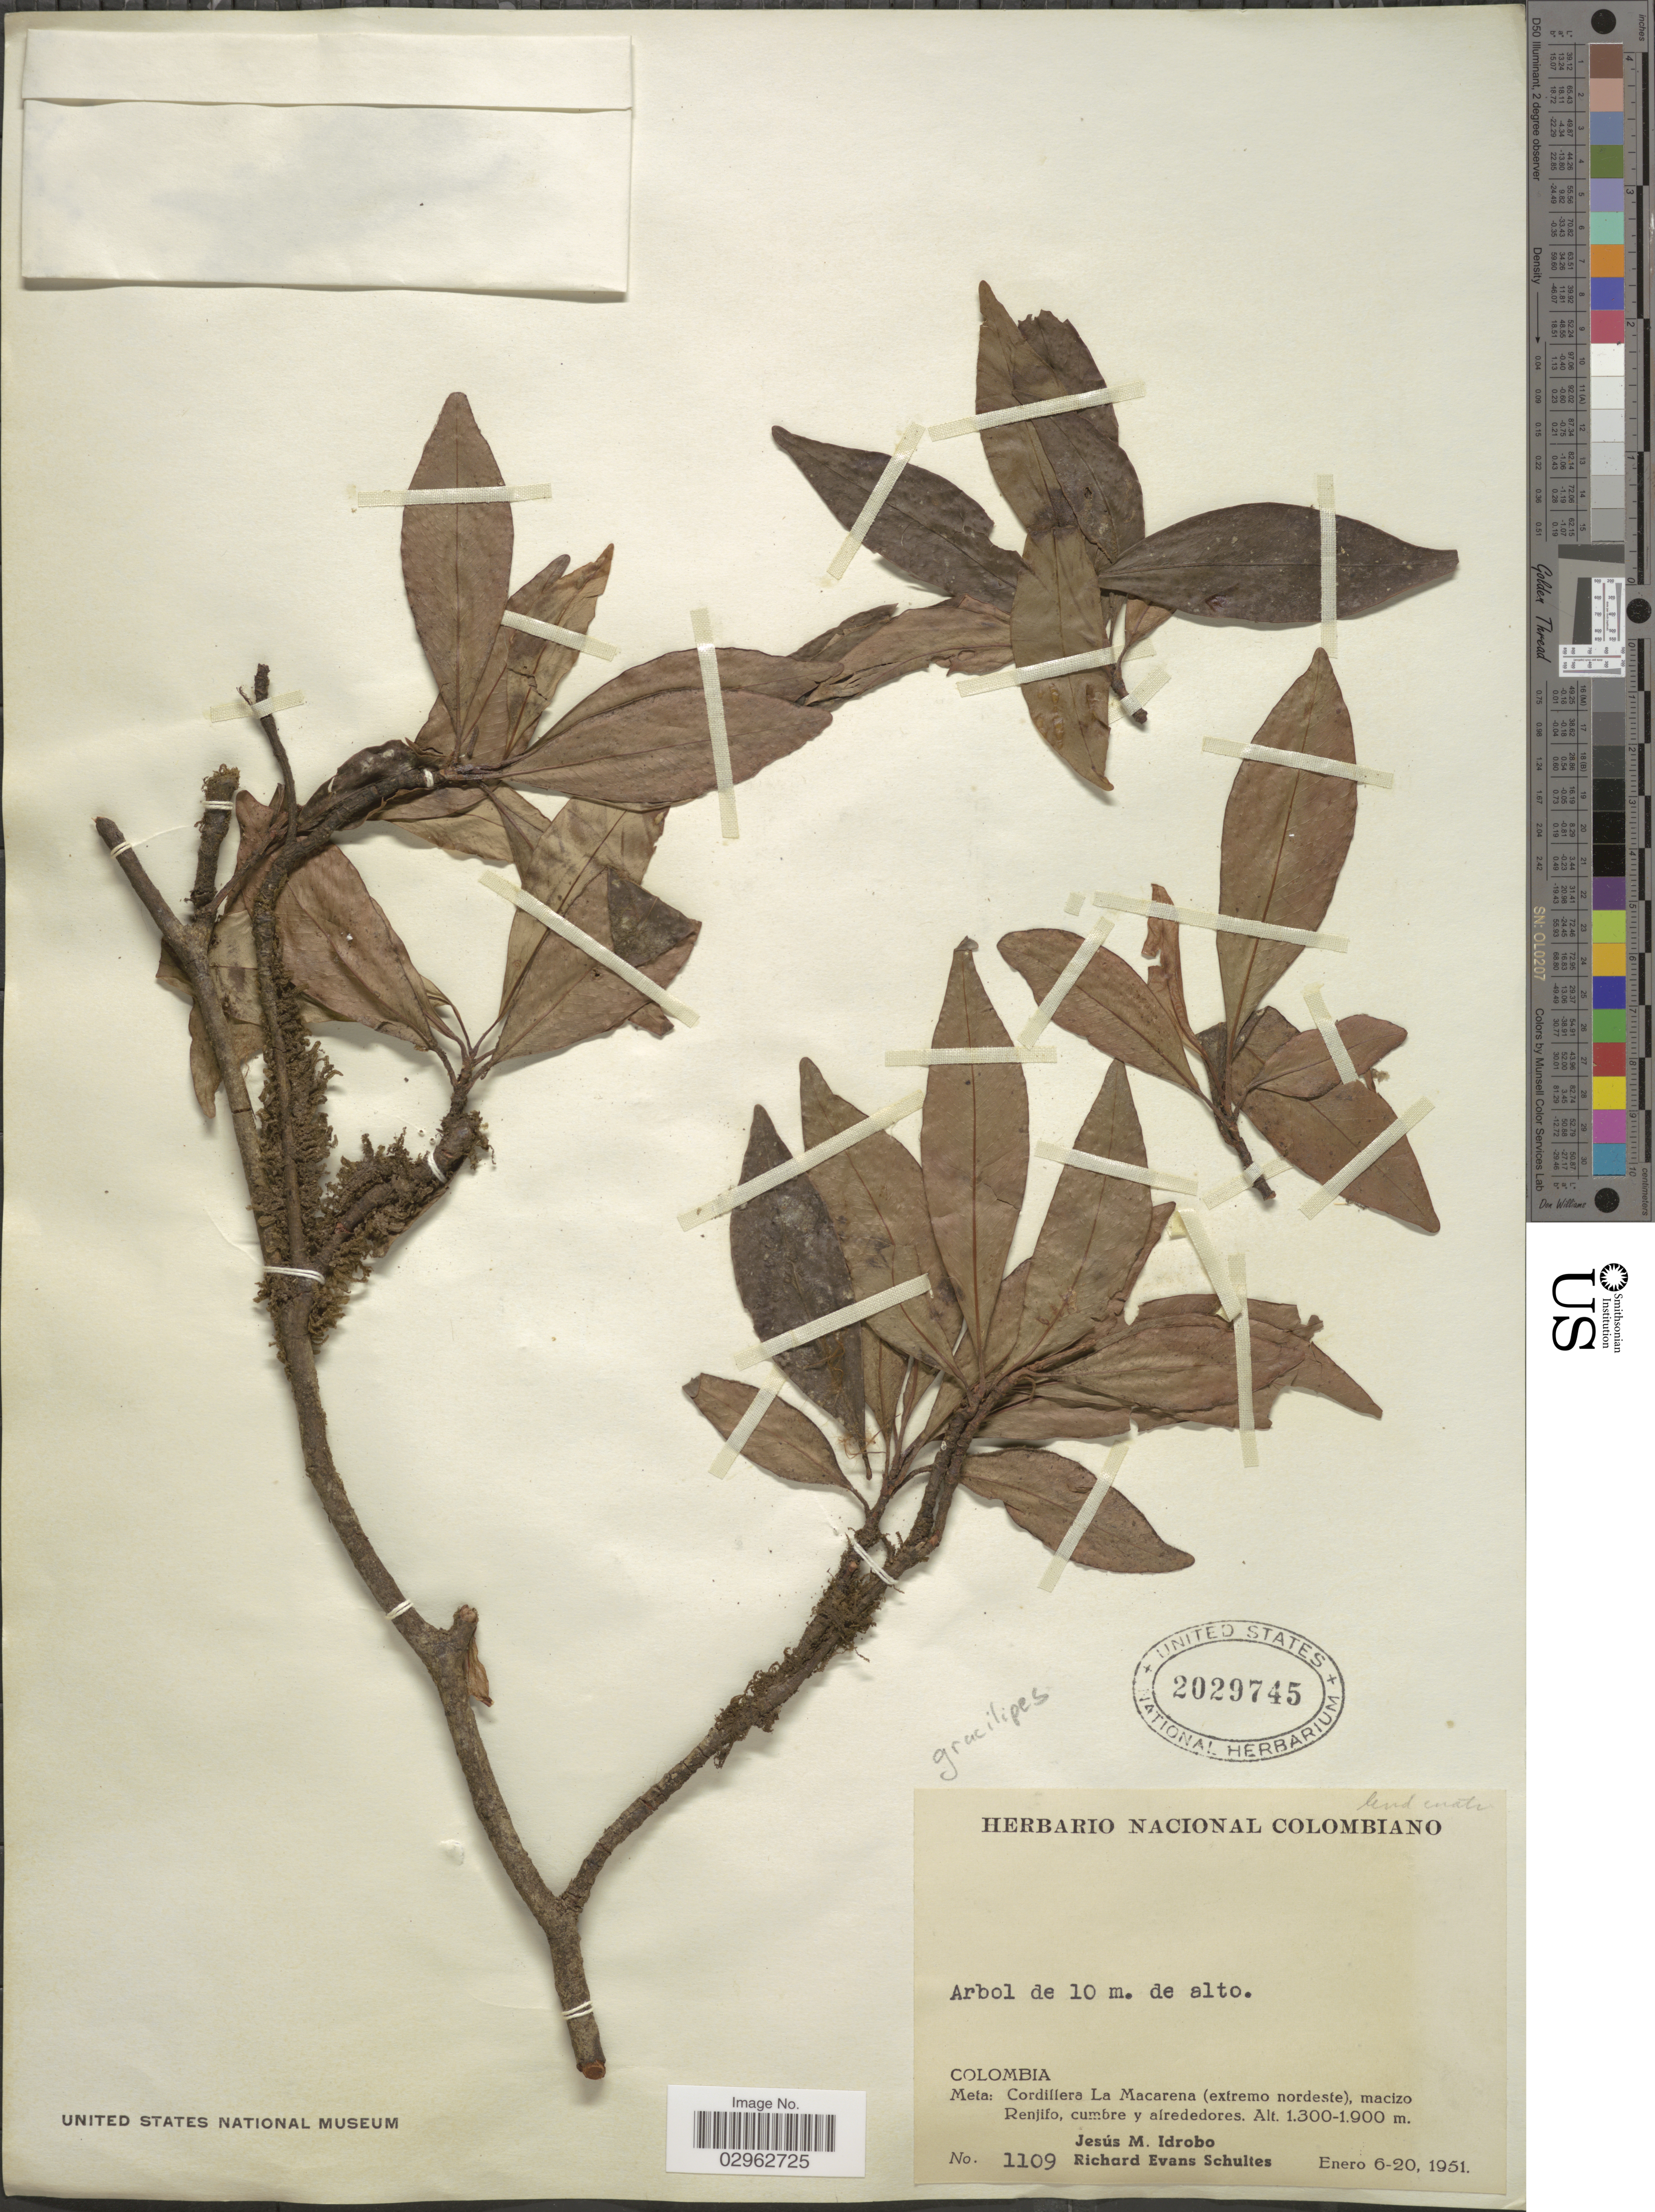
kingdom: Plantae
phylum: Tracheophyta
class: Magnoliopsida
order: Malpighiales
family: Clusiaceae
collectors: J. M. Idrobo & R. E. Schultes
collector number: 1109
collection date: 1951-01-06/1951-01-20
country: Colombia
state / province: Meta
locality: Cordillera La Macarena (extremo nordeste), macizo Renjifo, cumbre y alrededores.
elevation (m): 1300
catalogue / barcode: US 2029745